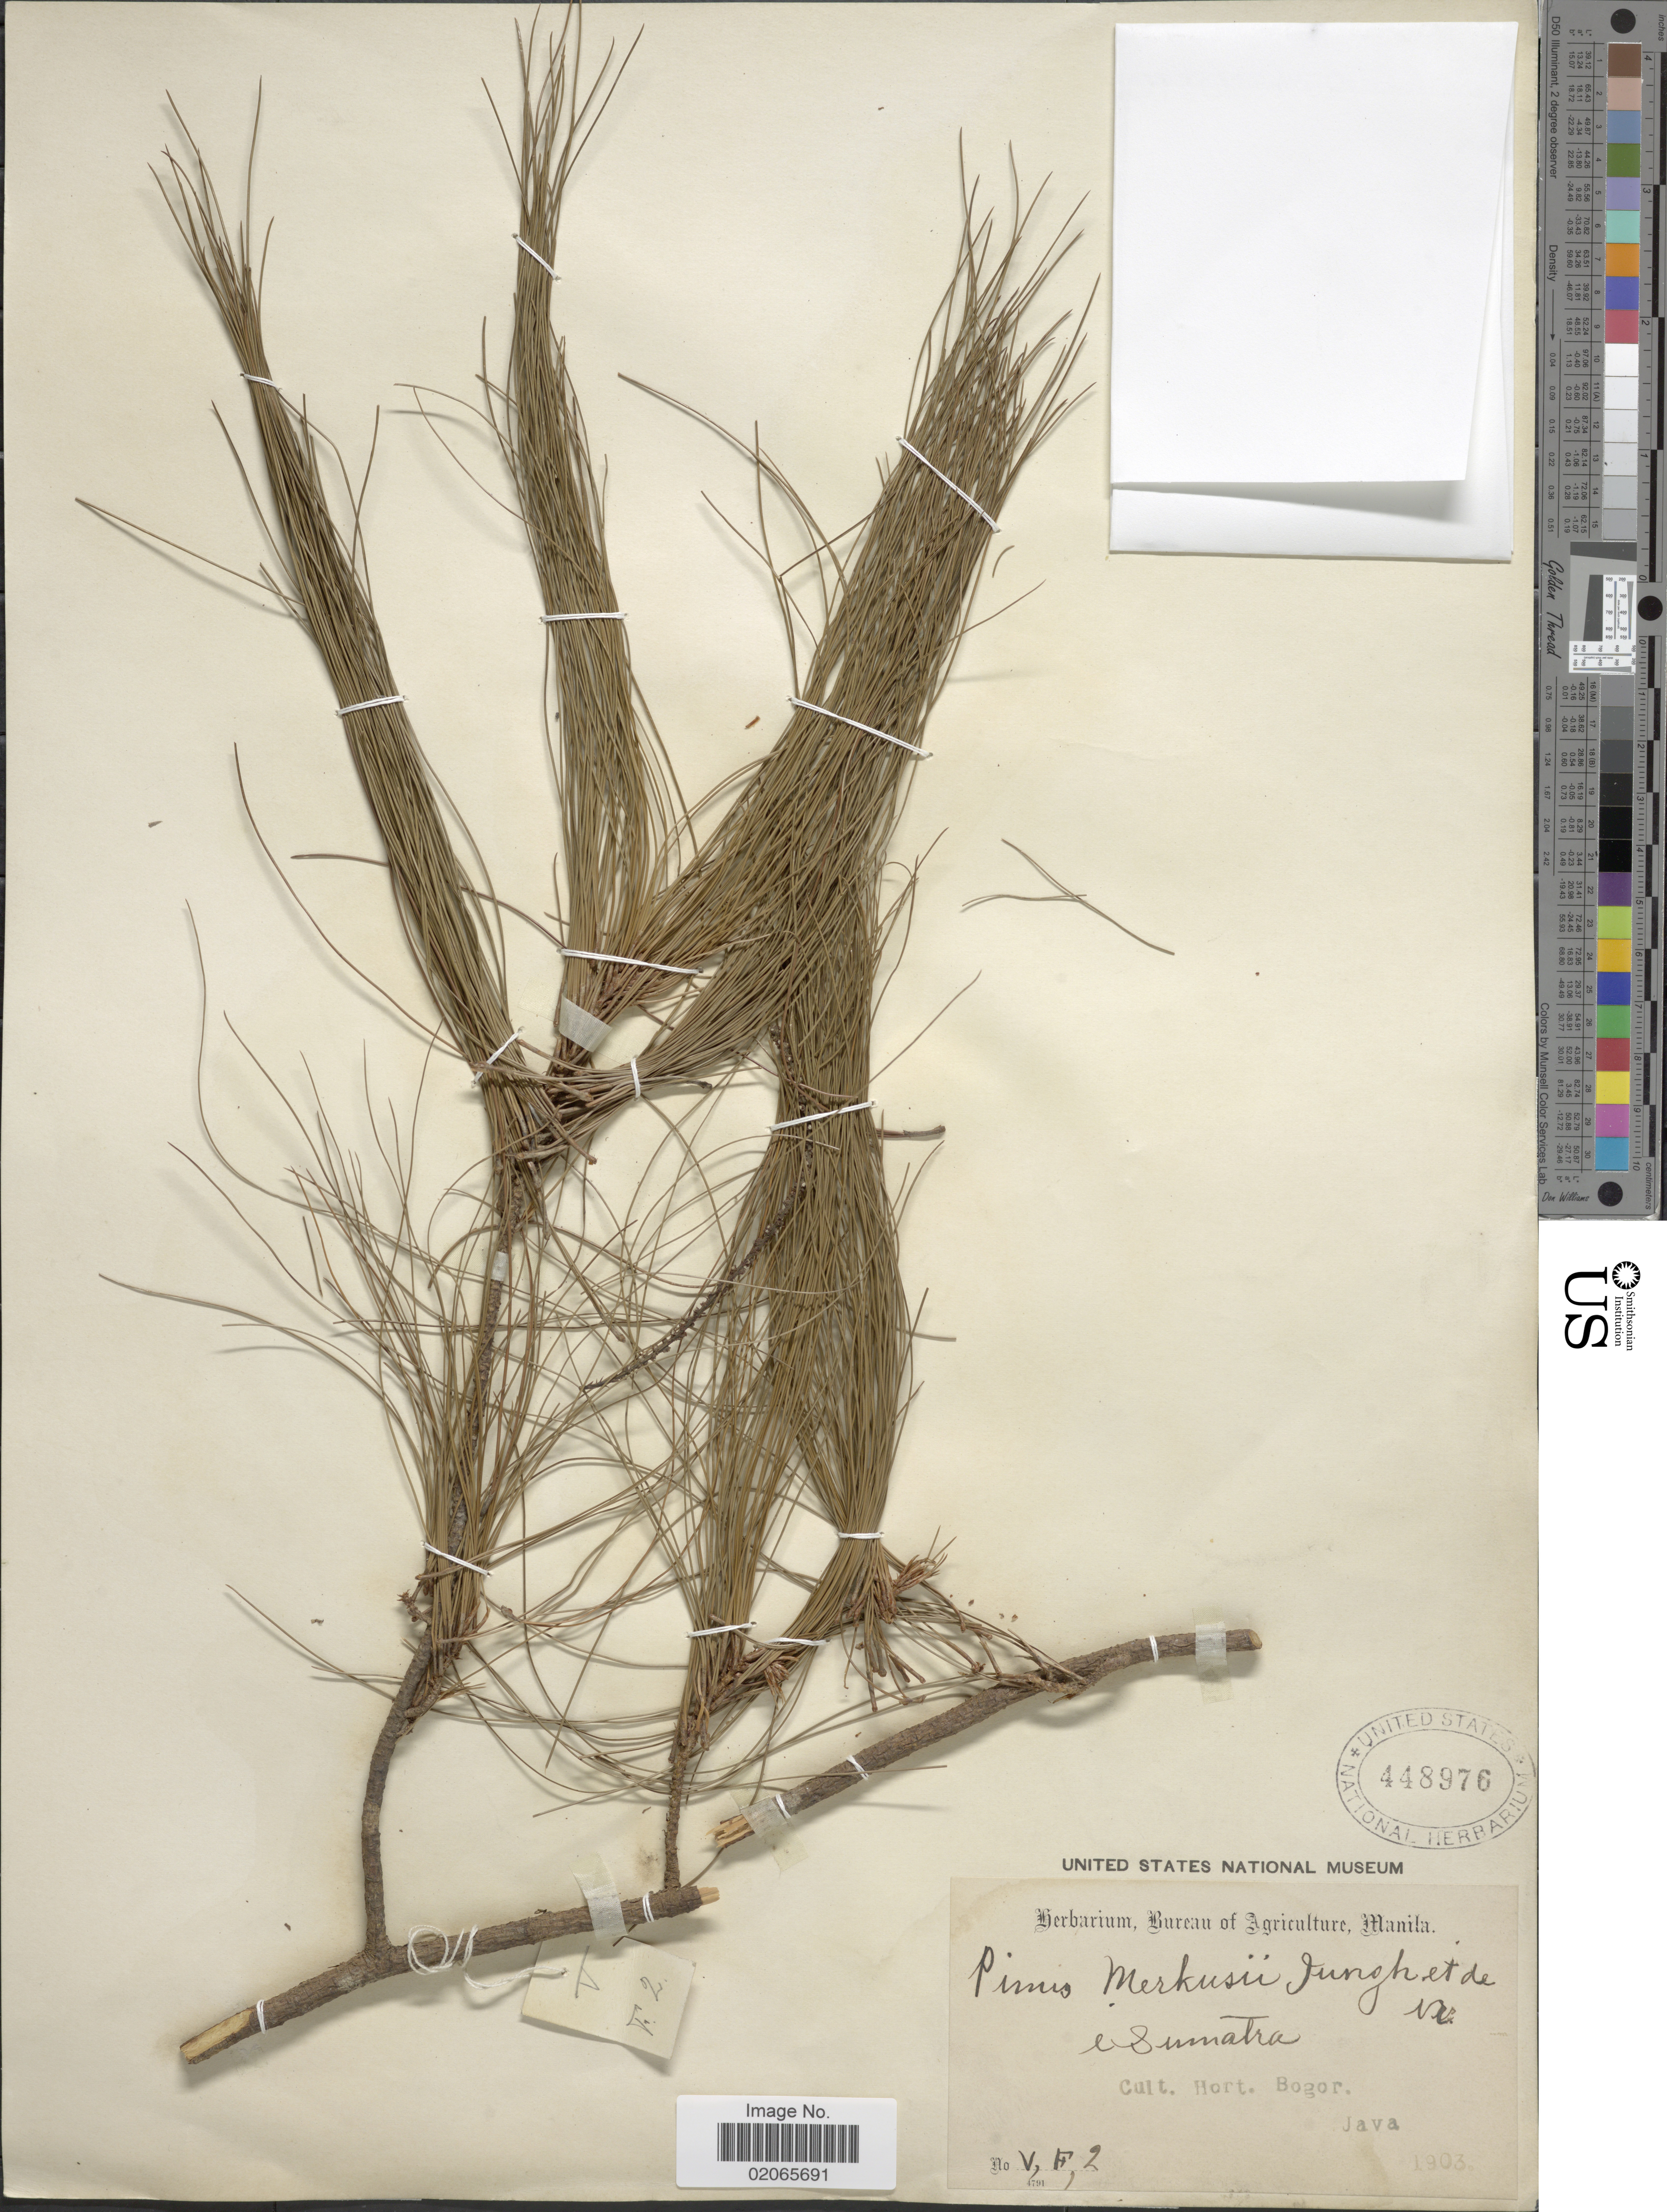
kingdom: Plantae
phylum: Tracheophyta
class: Pinopsida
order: Pinales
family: Pinaceae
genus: Pinus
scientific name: Pinus merkusii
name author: Jungh. & DeVries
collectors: ex Herb. Bur. Agric. Manila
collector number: V.F.2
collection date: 1903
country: Indonesia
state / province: Java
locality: Cult, Hort. Bogor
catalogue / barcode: US 448976